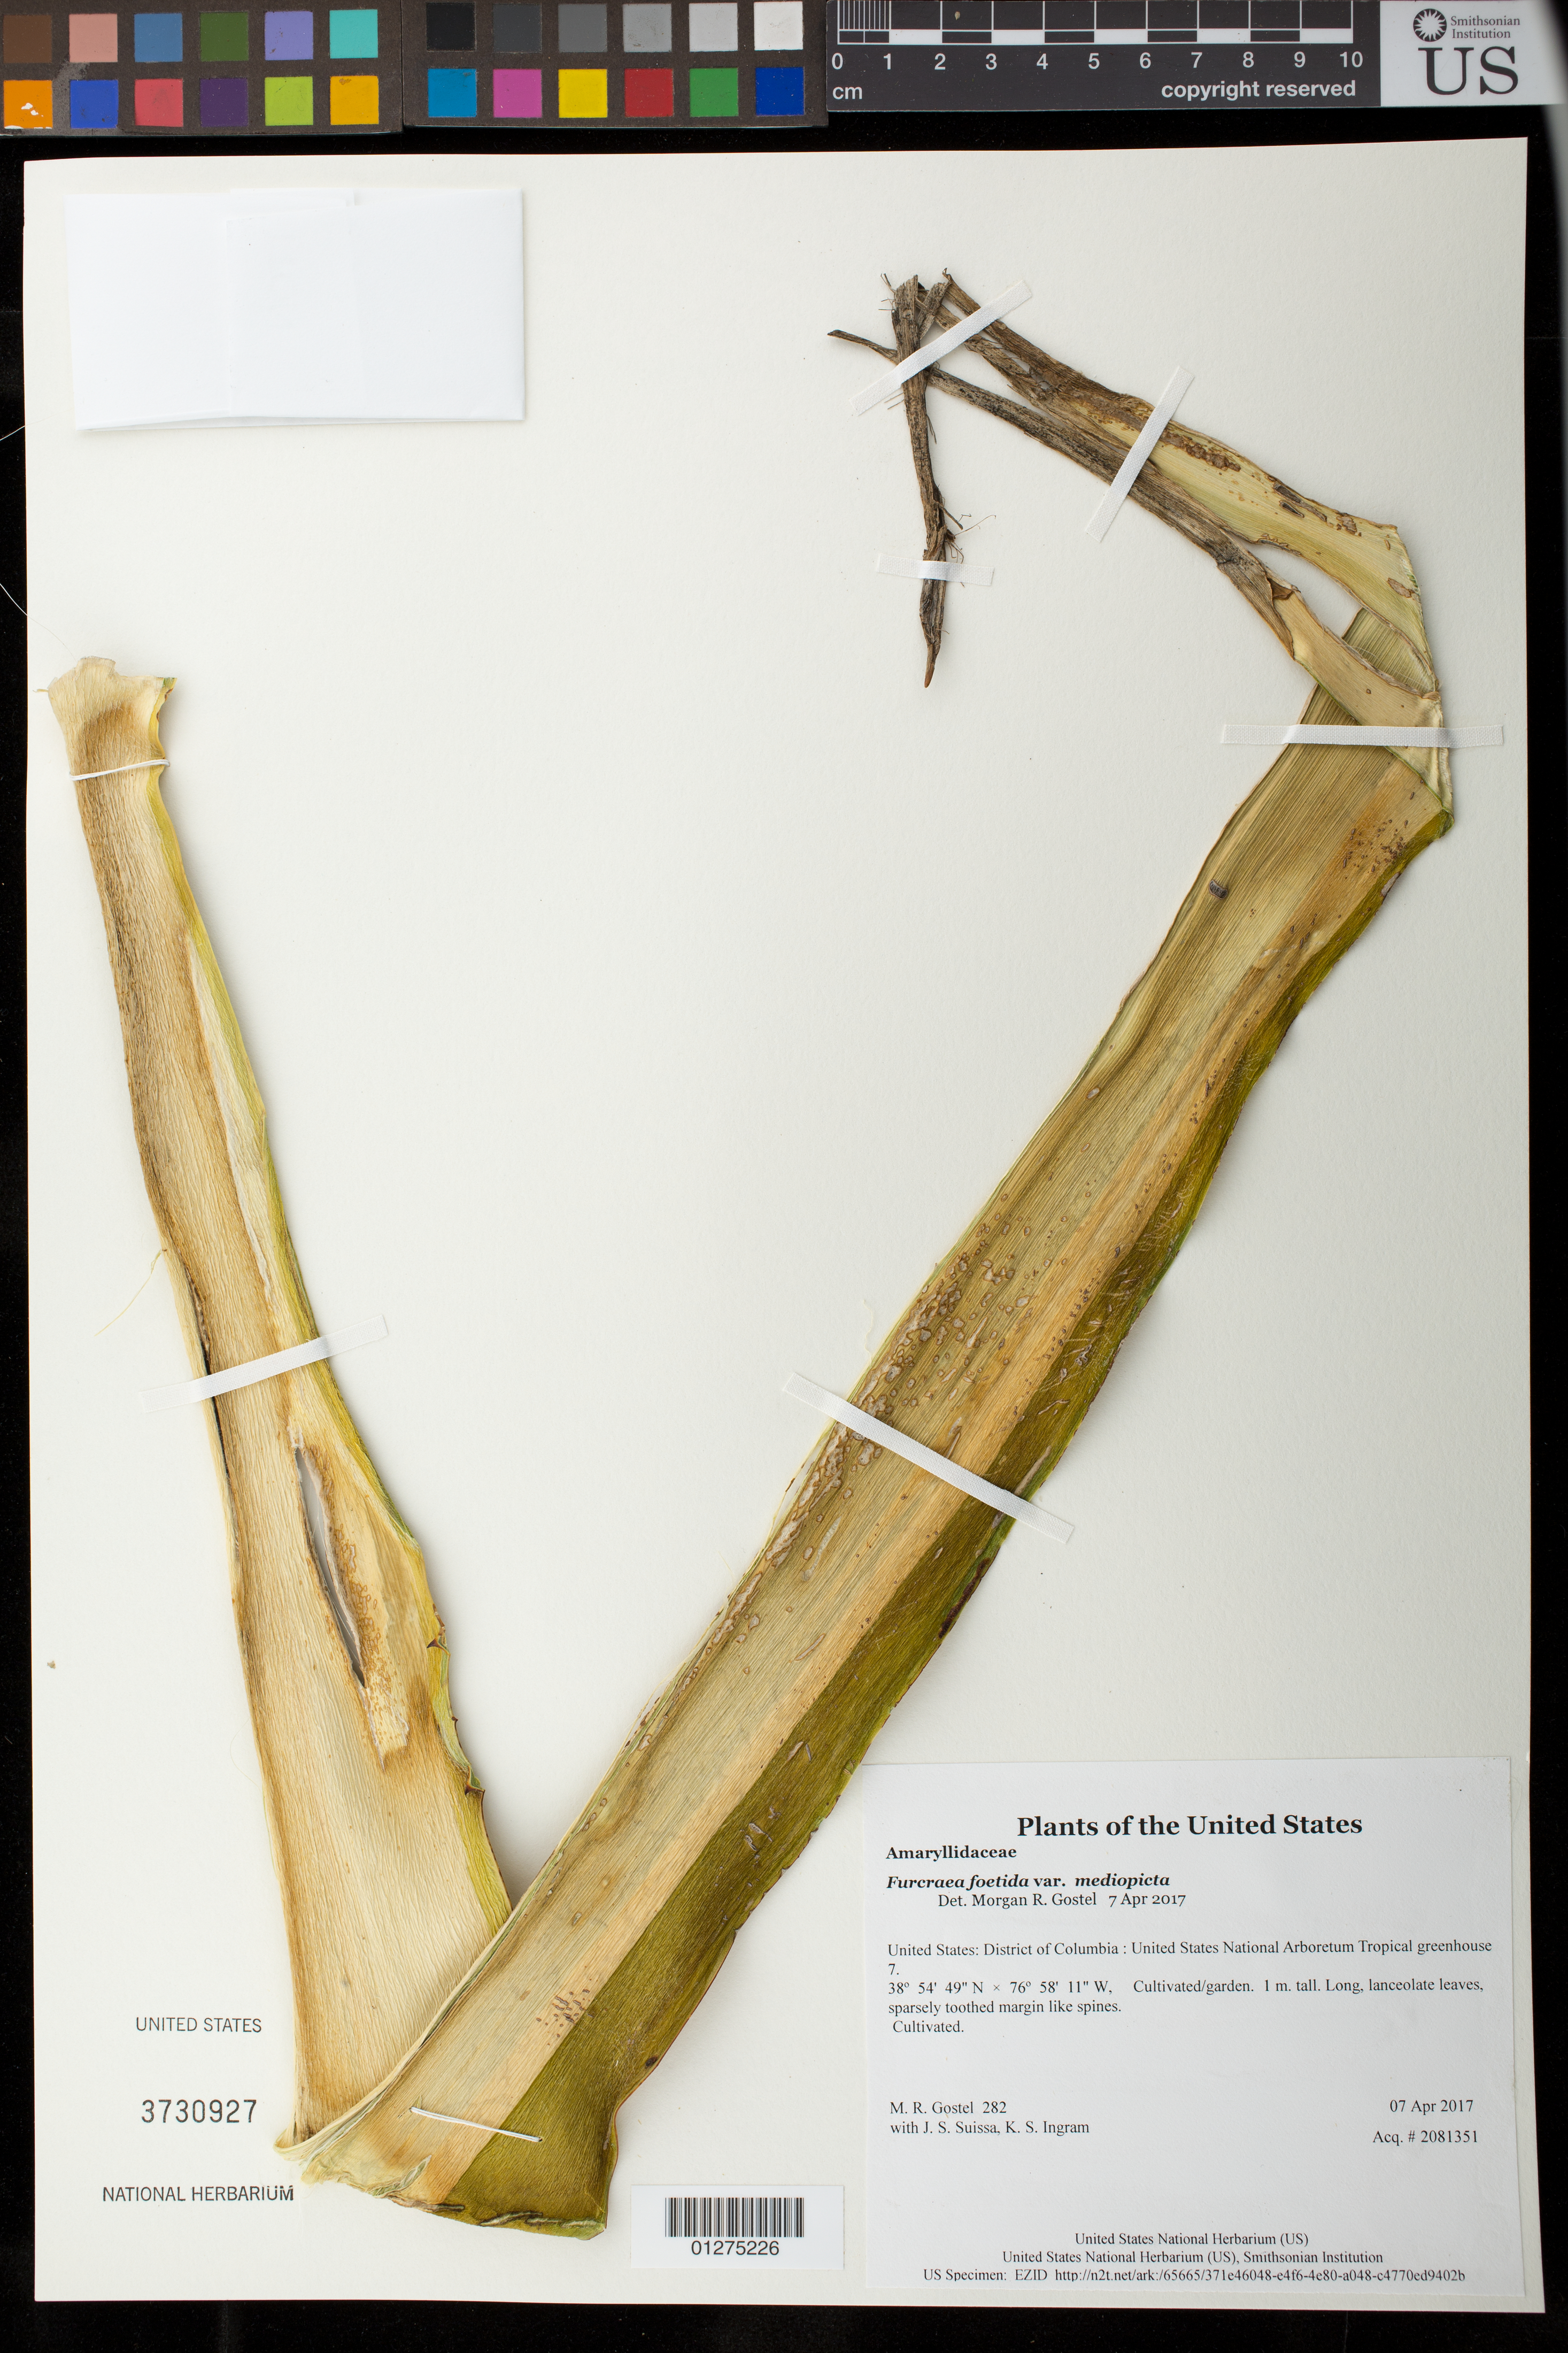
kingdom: Plantae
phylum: Tracheophyta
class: Liliopsida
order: Asparagales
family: Asparagaceae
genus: Furcraea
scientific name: Furcraea foetida var. mediopicta, ined.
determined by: Gostel, M. R.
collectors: M. R. Gostel, J. S. Suissa & K. S. Ingram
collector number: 282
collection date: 2017-04-07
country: United States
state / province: District of Columbia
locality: United States National Arboretum Tropical greenhouse 7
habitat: Cultivated/garden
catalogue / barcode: US 3730927